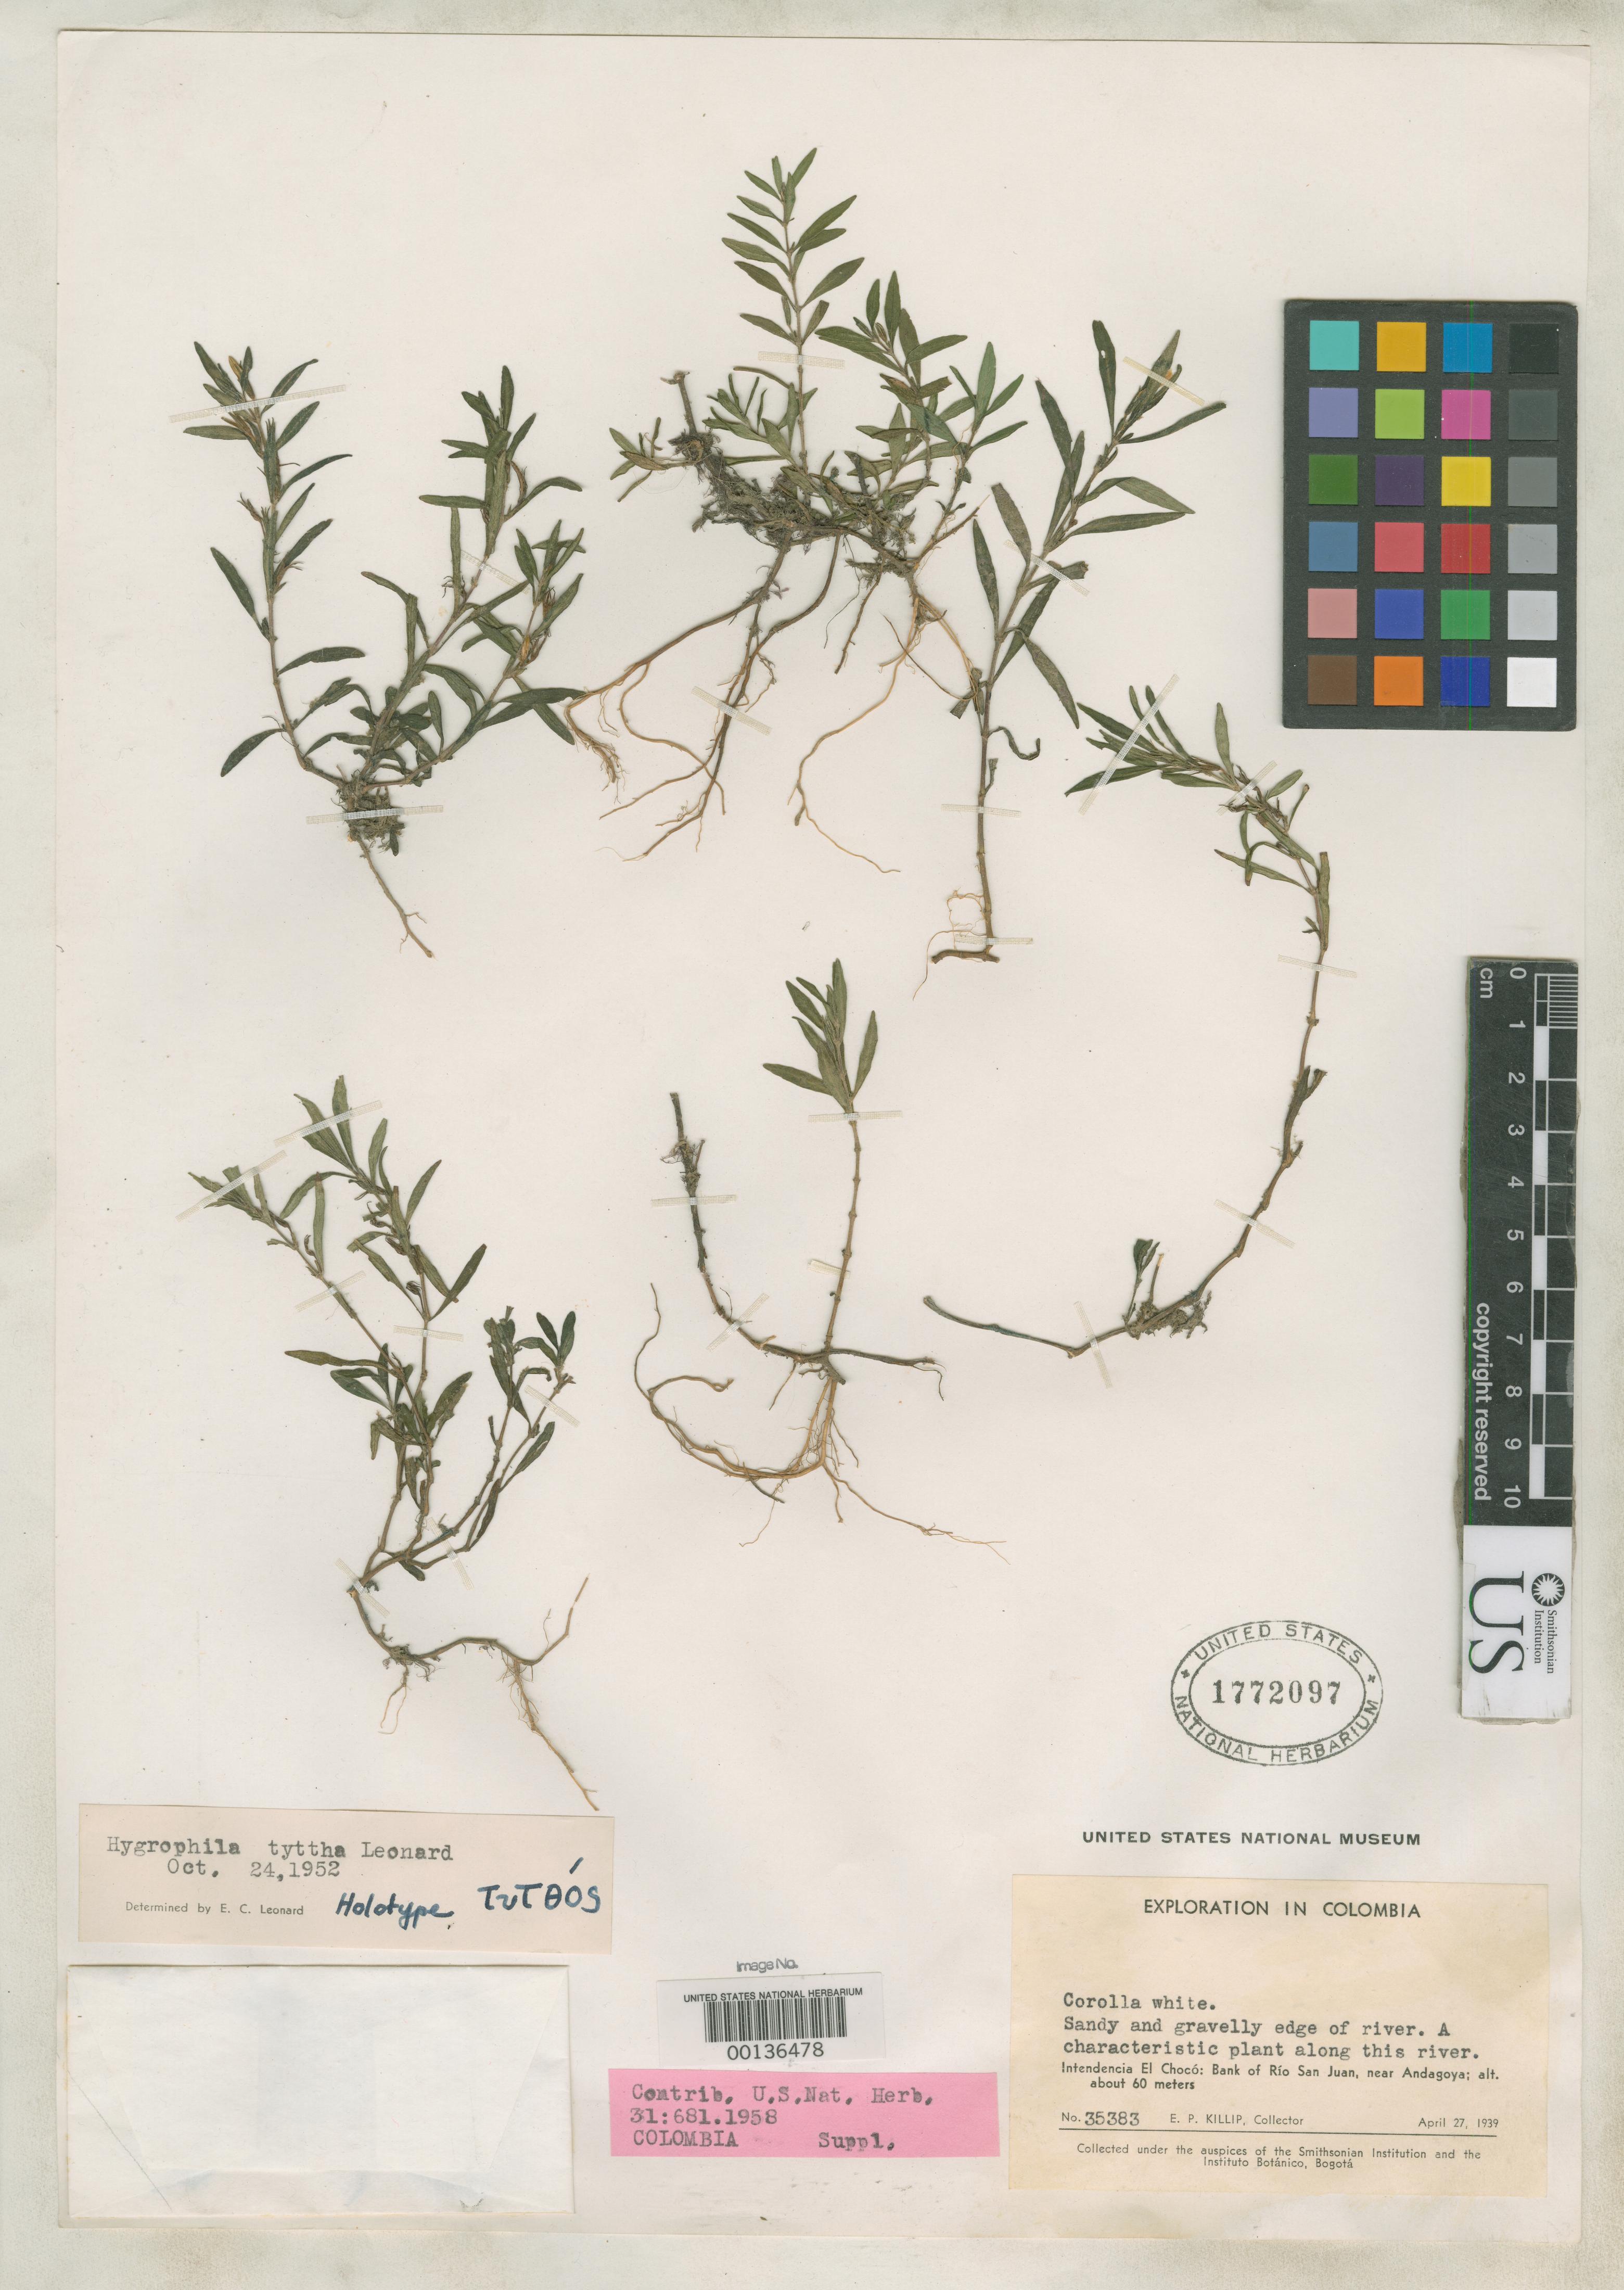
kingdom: Plantae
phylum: Tracheophyta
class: Magnoliopsida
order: Lamiales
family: Acanthaceae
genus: Hygrophila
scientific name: Hygrophila tyttha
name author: Leonard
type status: Holotype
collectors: E. P. Killip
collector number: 35383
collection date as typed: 27 Apr 1939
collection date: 1939-04-27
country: Colombia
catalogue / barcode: US 1772097